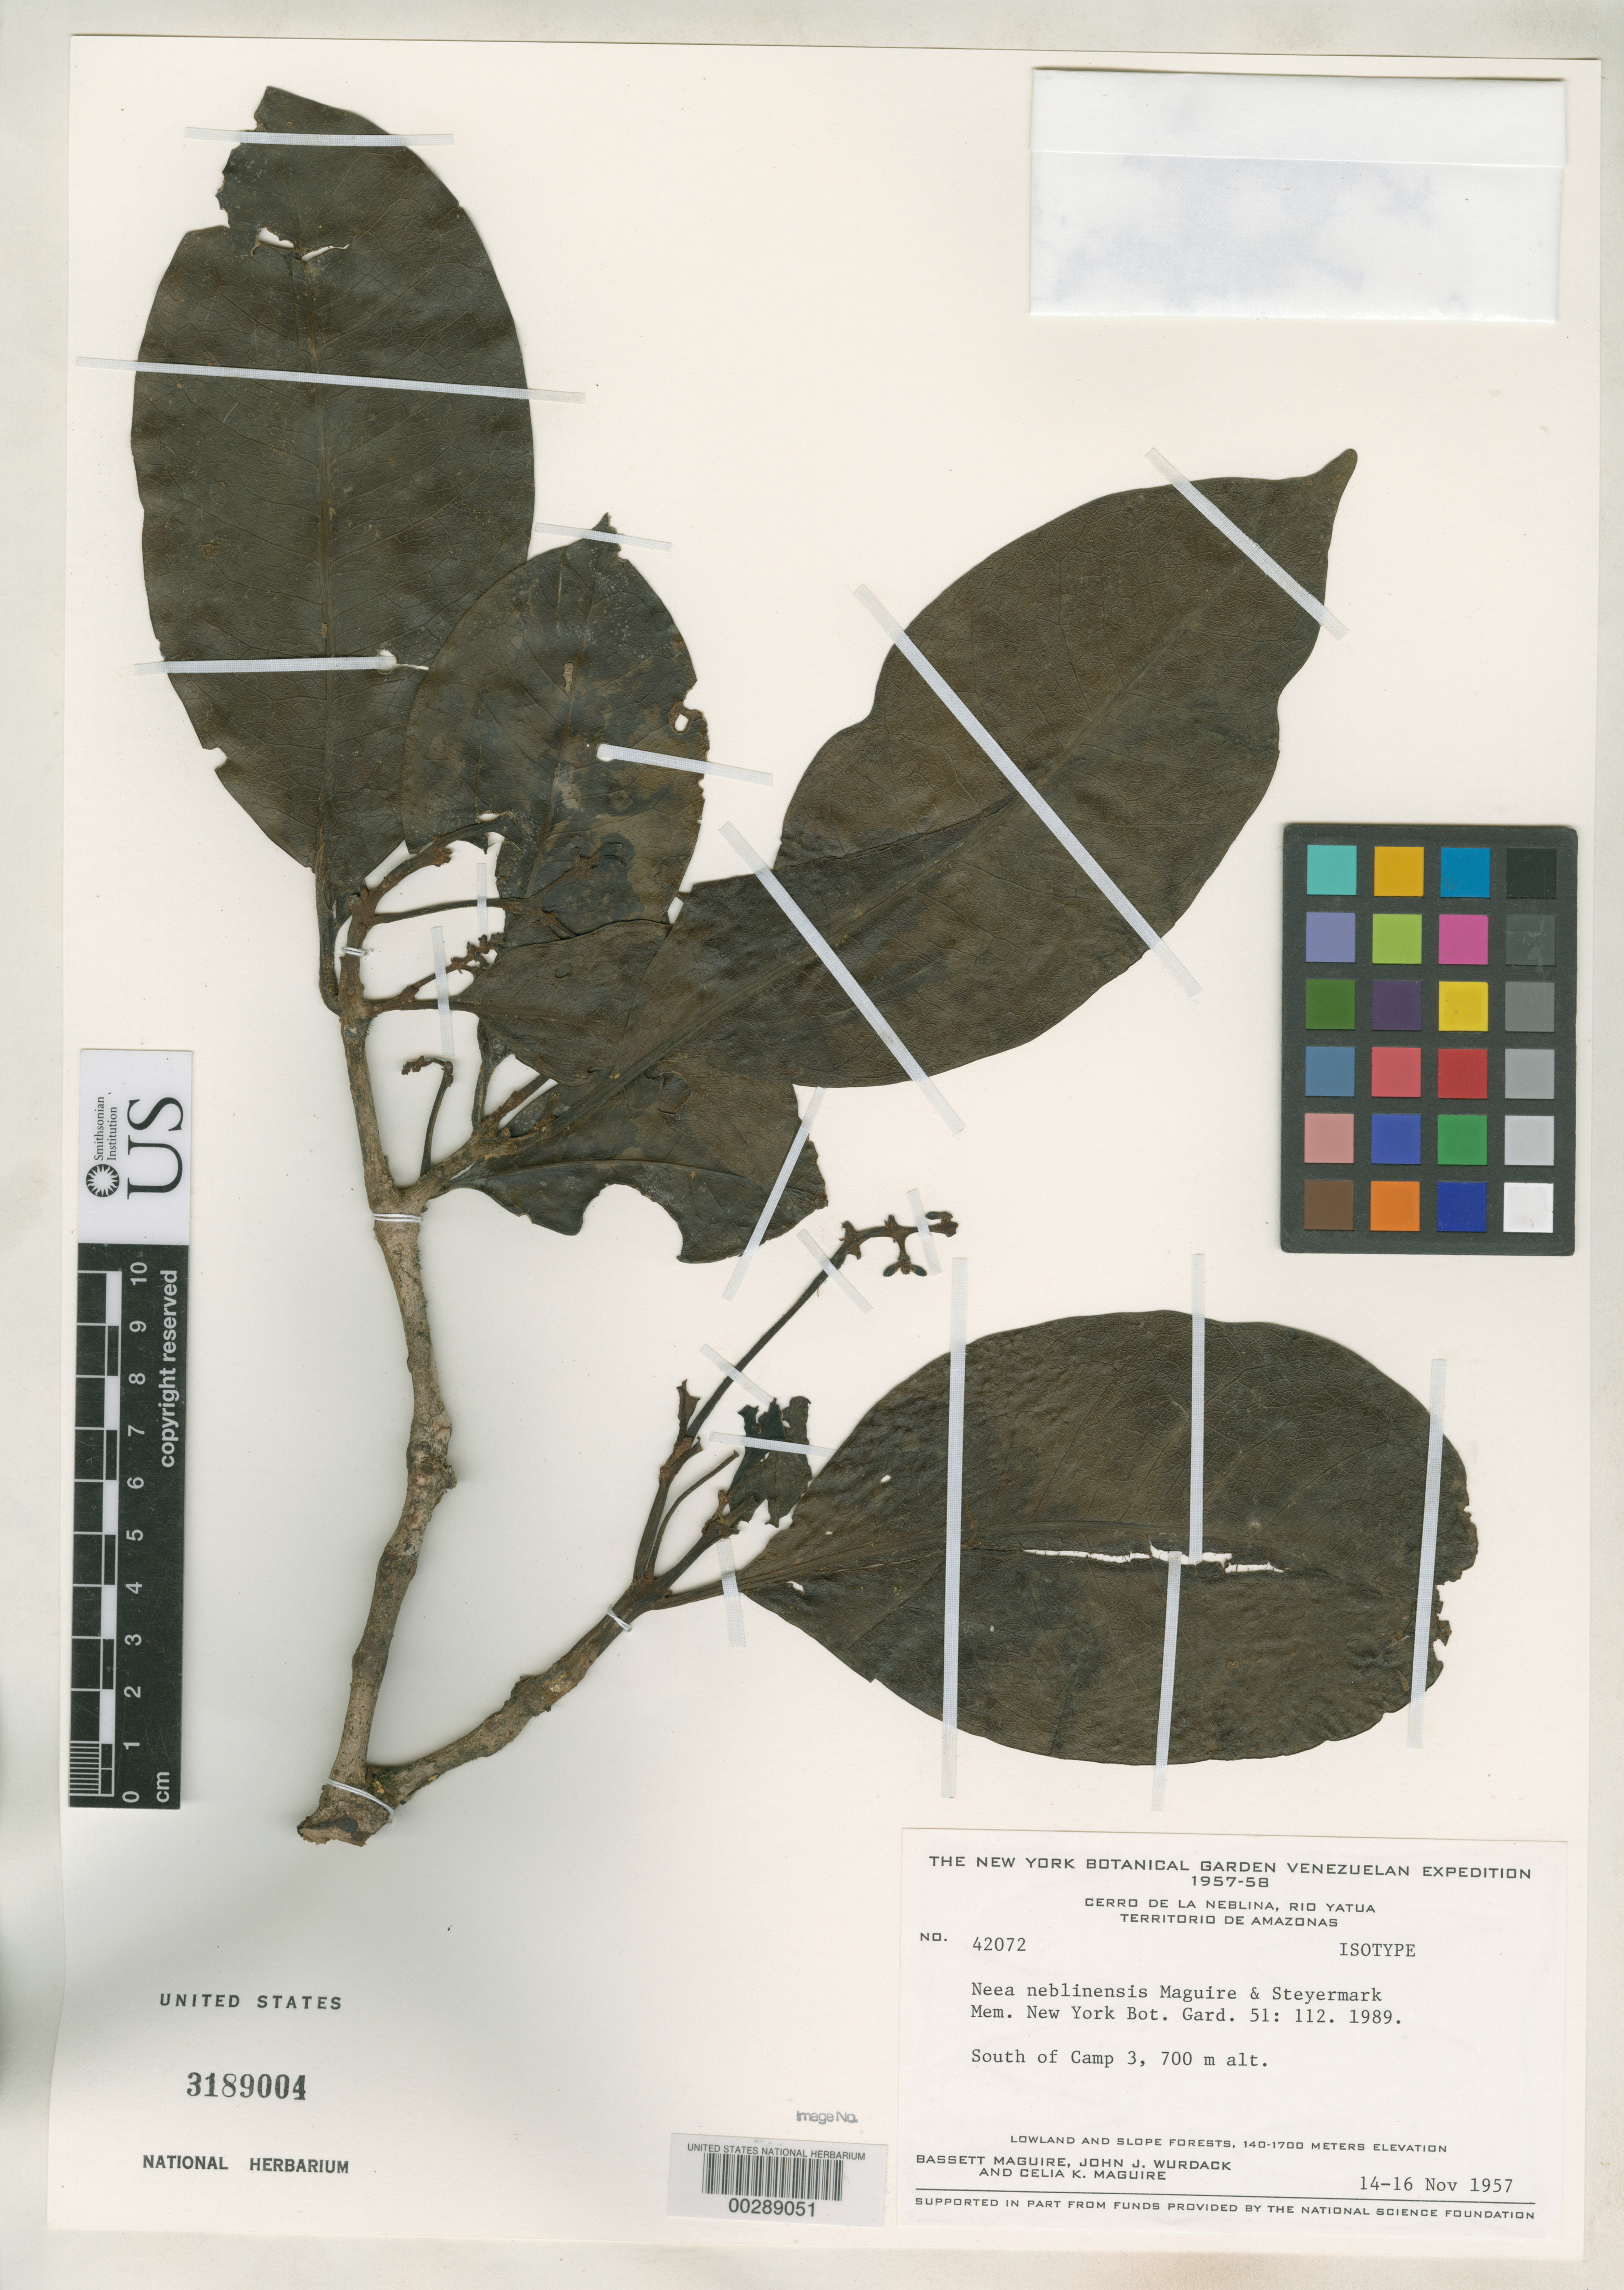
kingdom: Plantae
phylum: Tracheophyta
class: Magnoliopsida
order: Caryophyllales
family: Nyctaginaceae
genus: Neea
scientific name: Neea neblinensis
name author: Maguire & Steyerm.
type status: Isotype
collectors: B. Maguire, J. J. Wurdack & C. K. Maguire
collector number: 42072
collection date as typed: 14 Nov 1957 to 16 Nov 1957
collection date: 1957-11-14/1957-11-16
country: Venezuela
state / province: Amazonas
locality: Cerro de la Neblina, Rio Yatua, S of camp 3, lowland and slope forests.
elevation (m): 140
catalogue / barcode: US 3189004